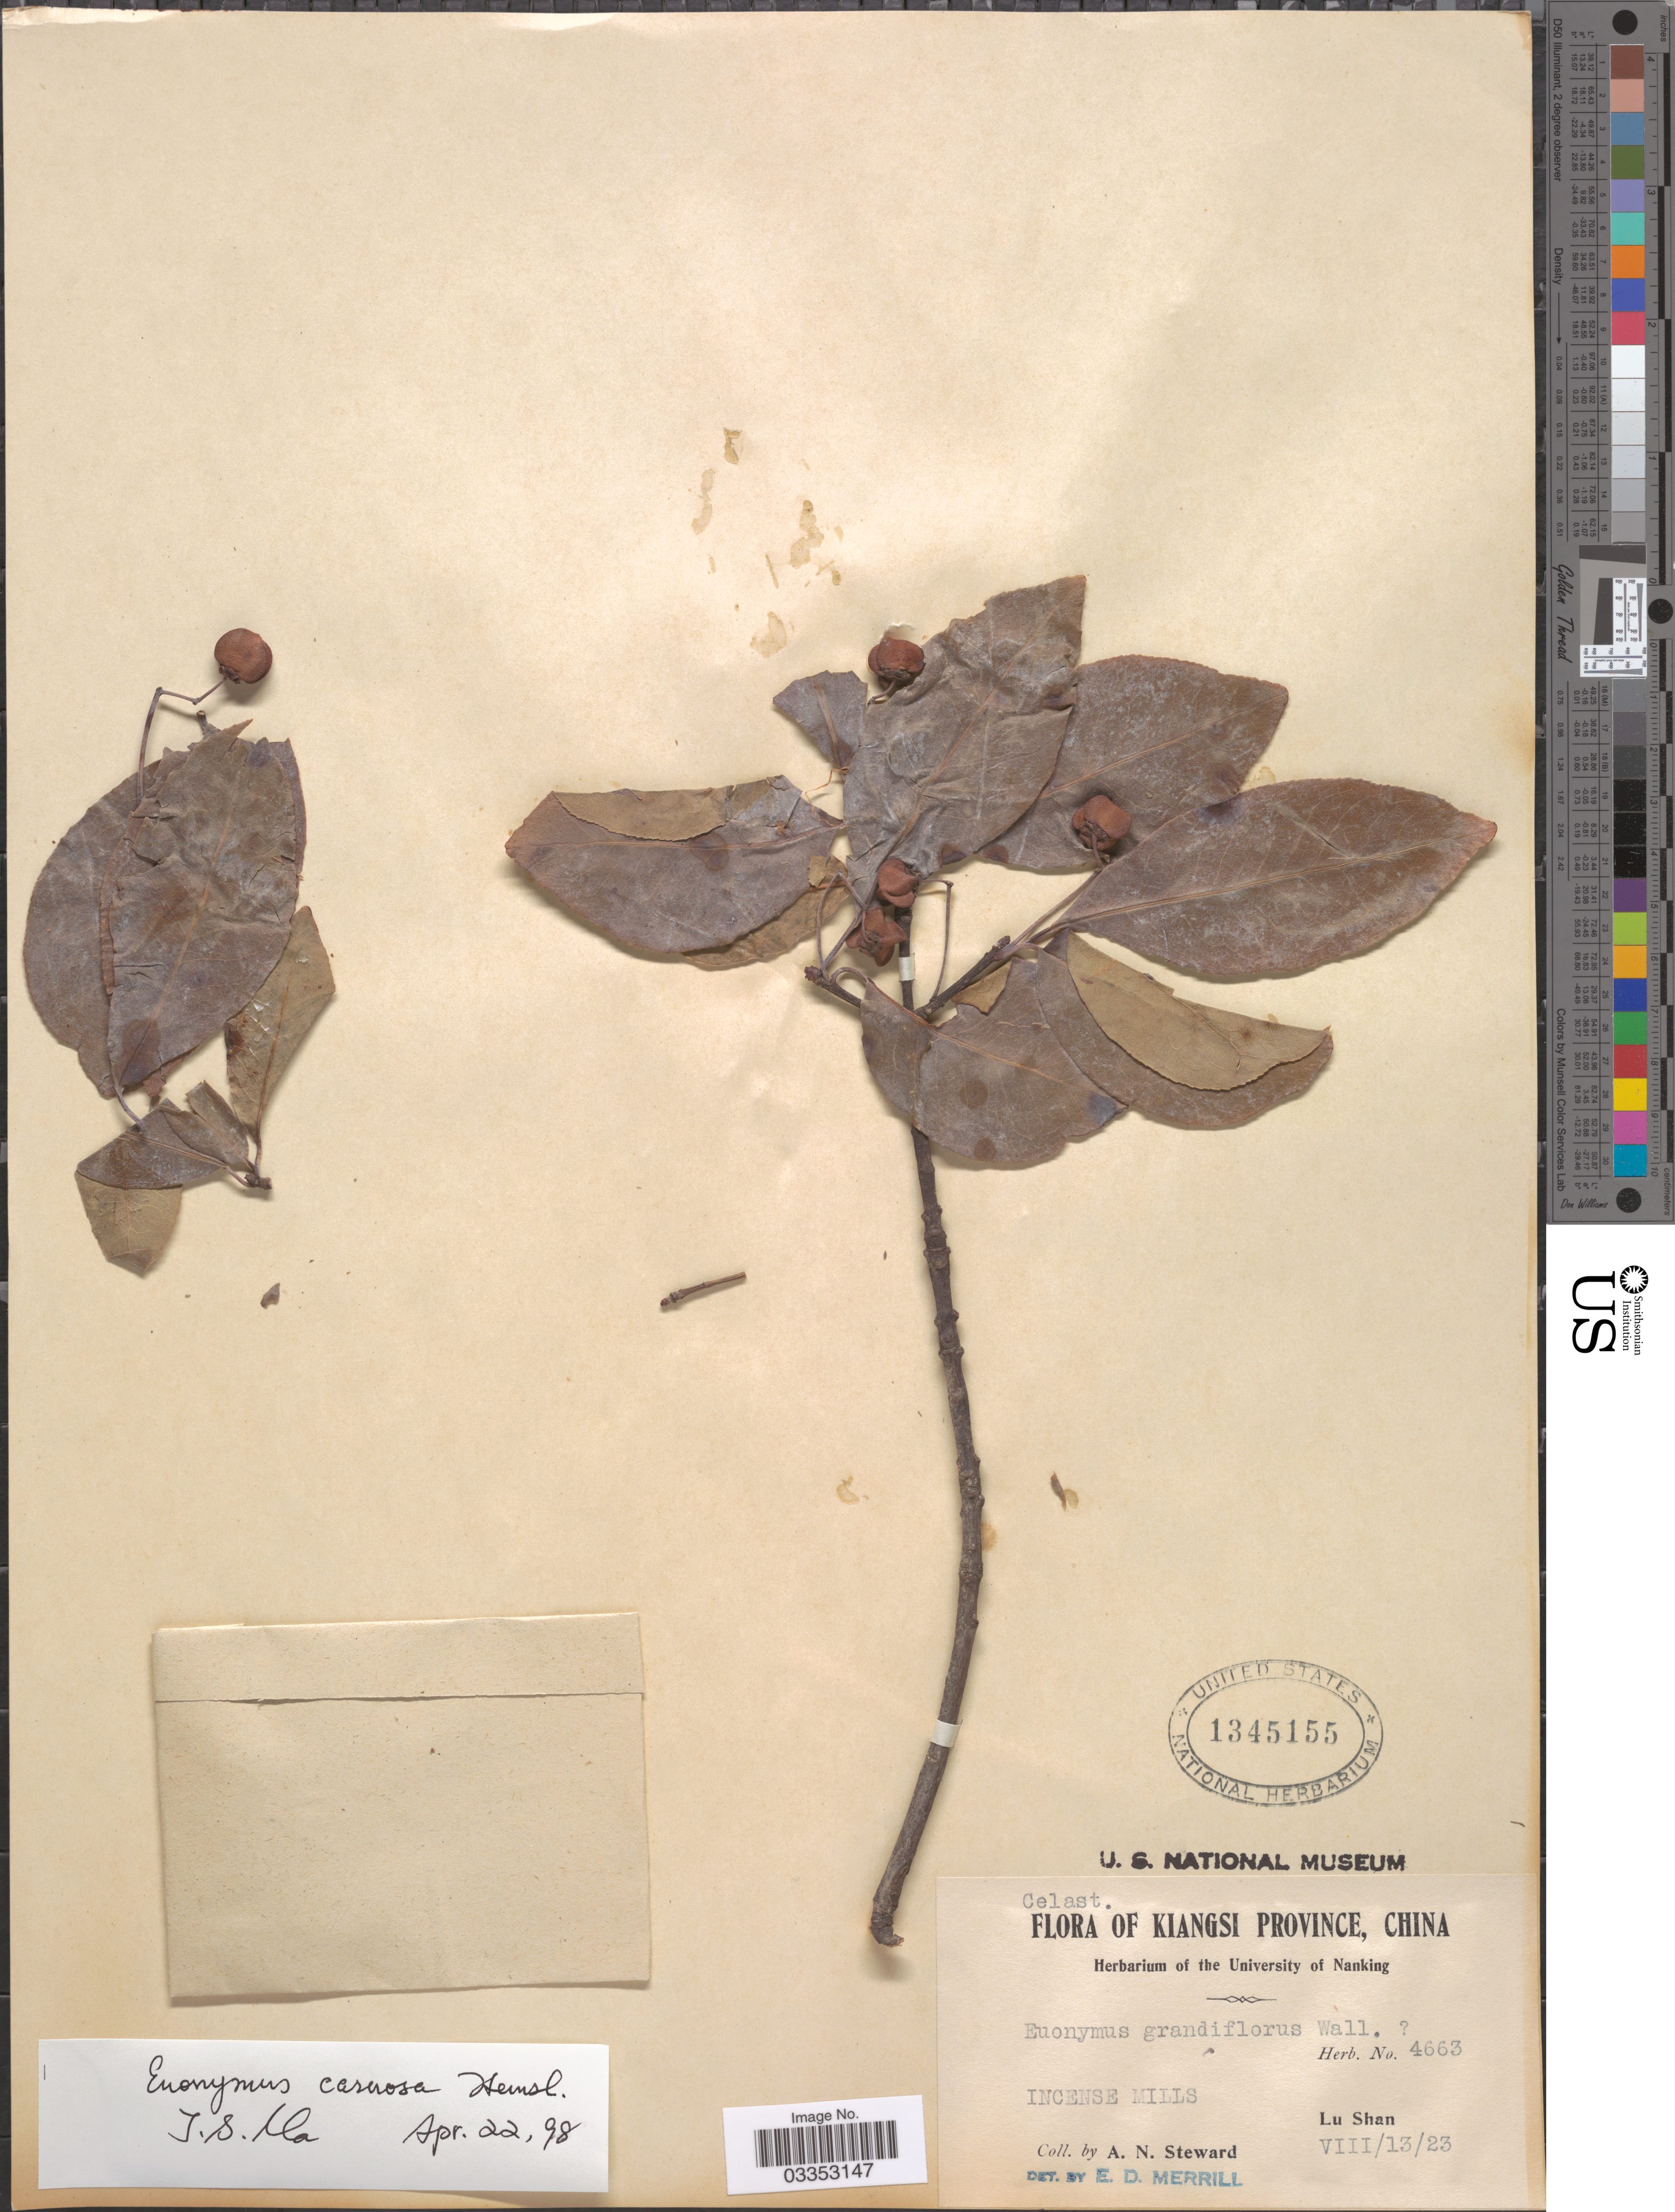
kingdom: Plantae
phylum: Tracheophyta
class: Magnoliopsida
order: Celastrales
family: Celastraceae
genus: Euonymus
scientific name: Euonymus carnosus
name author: Hemsl.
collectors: A. N. Steward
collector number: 4663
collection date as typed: Transcribed d/m/y: 13/8/23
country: China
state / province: Jiangxi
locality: Kiangsi Province. Incense Mills. Lu Shan.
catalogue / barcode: US 1345155